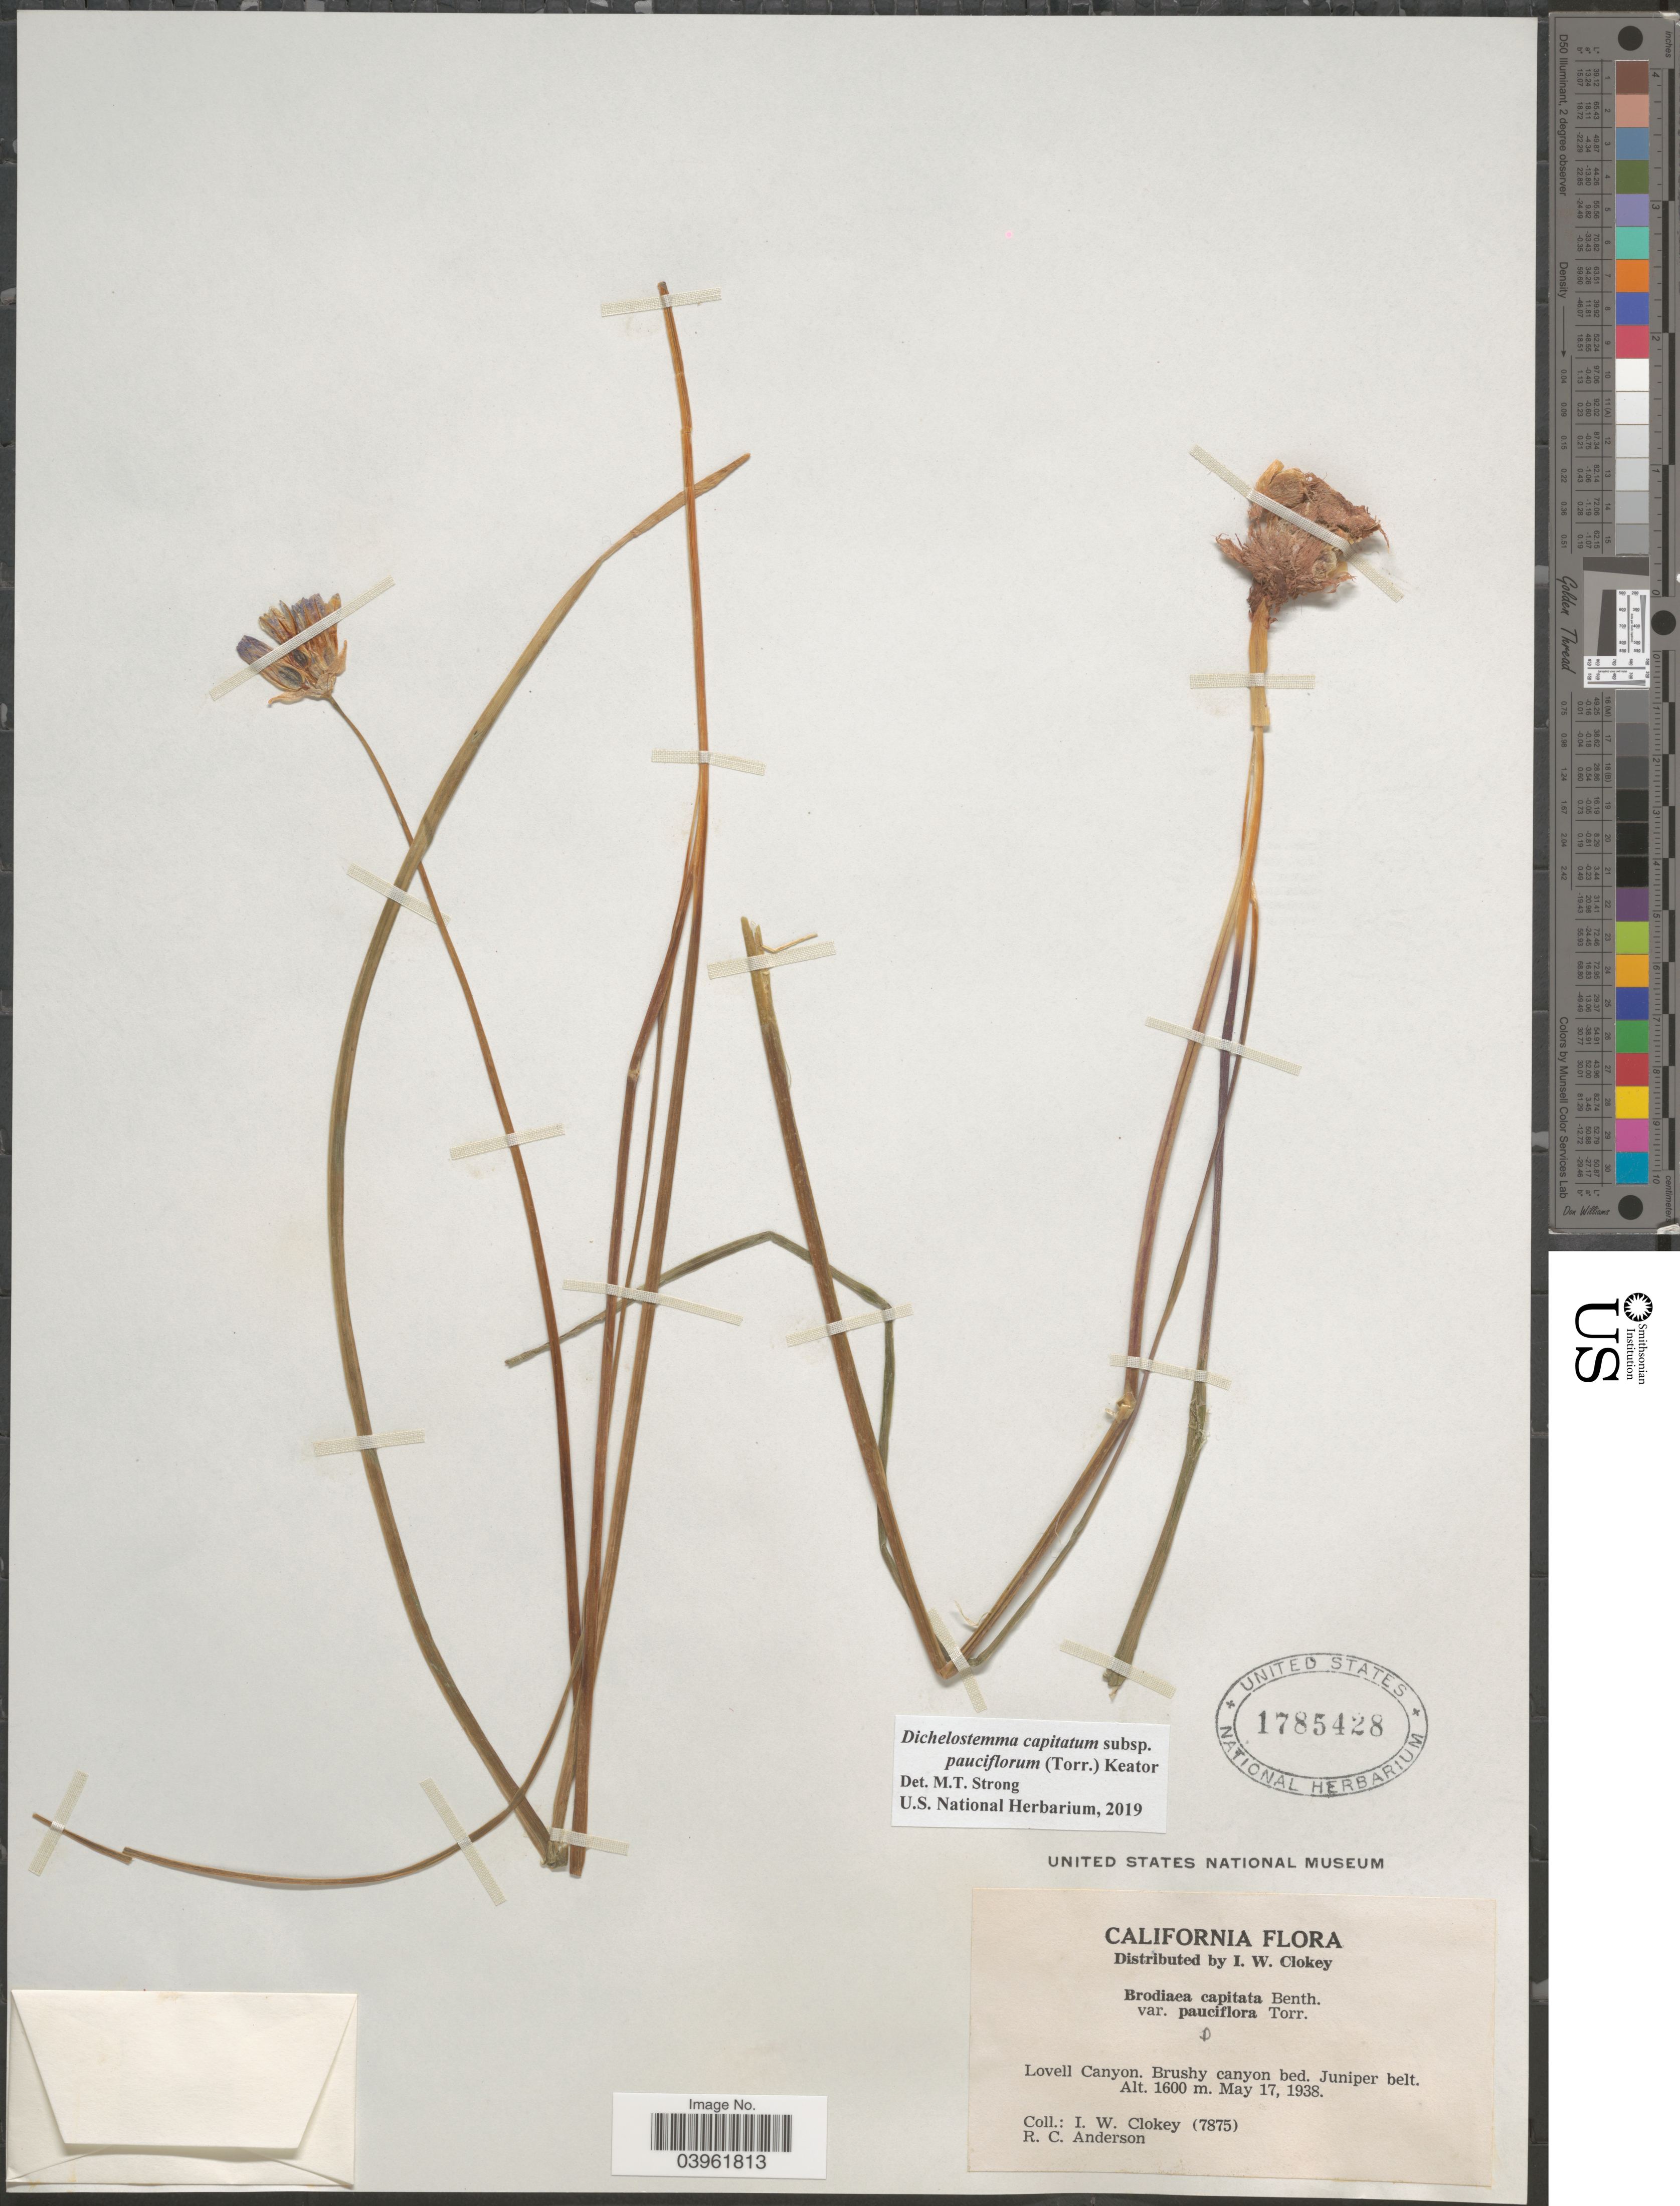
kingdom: Plantae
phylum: Tracheophyta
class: Liliopsida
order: Asparagales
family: Asparagaceae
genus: Dichelostemma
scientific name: Dichelostemma capitatum subsp. pauciflorum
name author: (Torr.) Keator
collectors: I. W. Clokey & R. Anderson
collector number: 7875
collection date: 1938-05-17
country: United States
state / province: California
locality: Lovell Canyon. Brushy canyon bed. Juniper belt.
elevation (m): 1600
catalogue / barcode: US 1785428